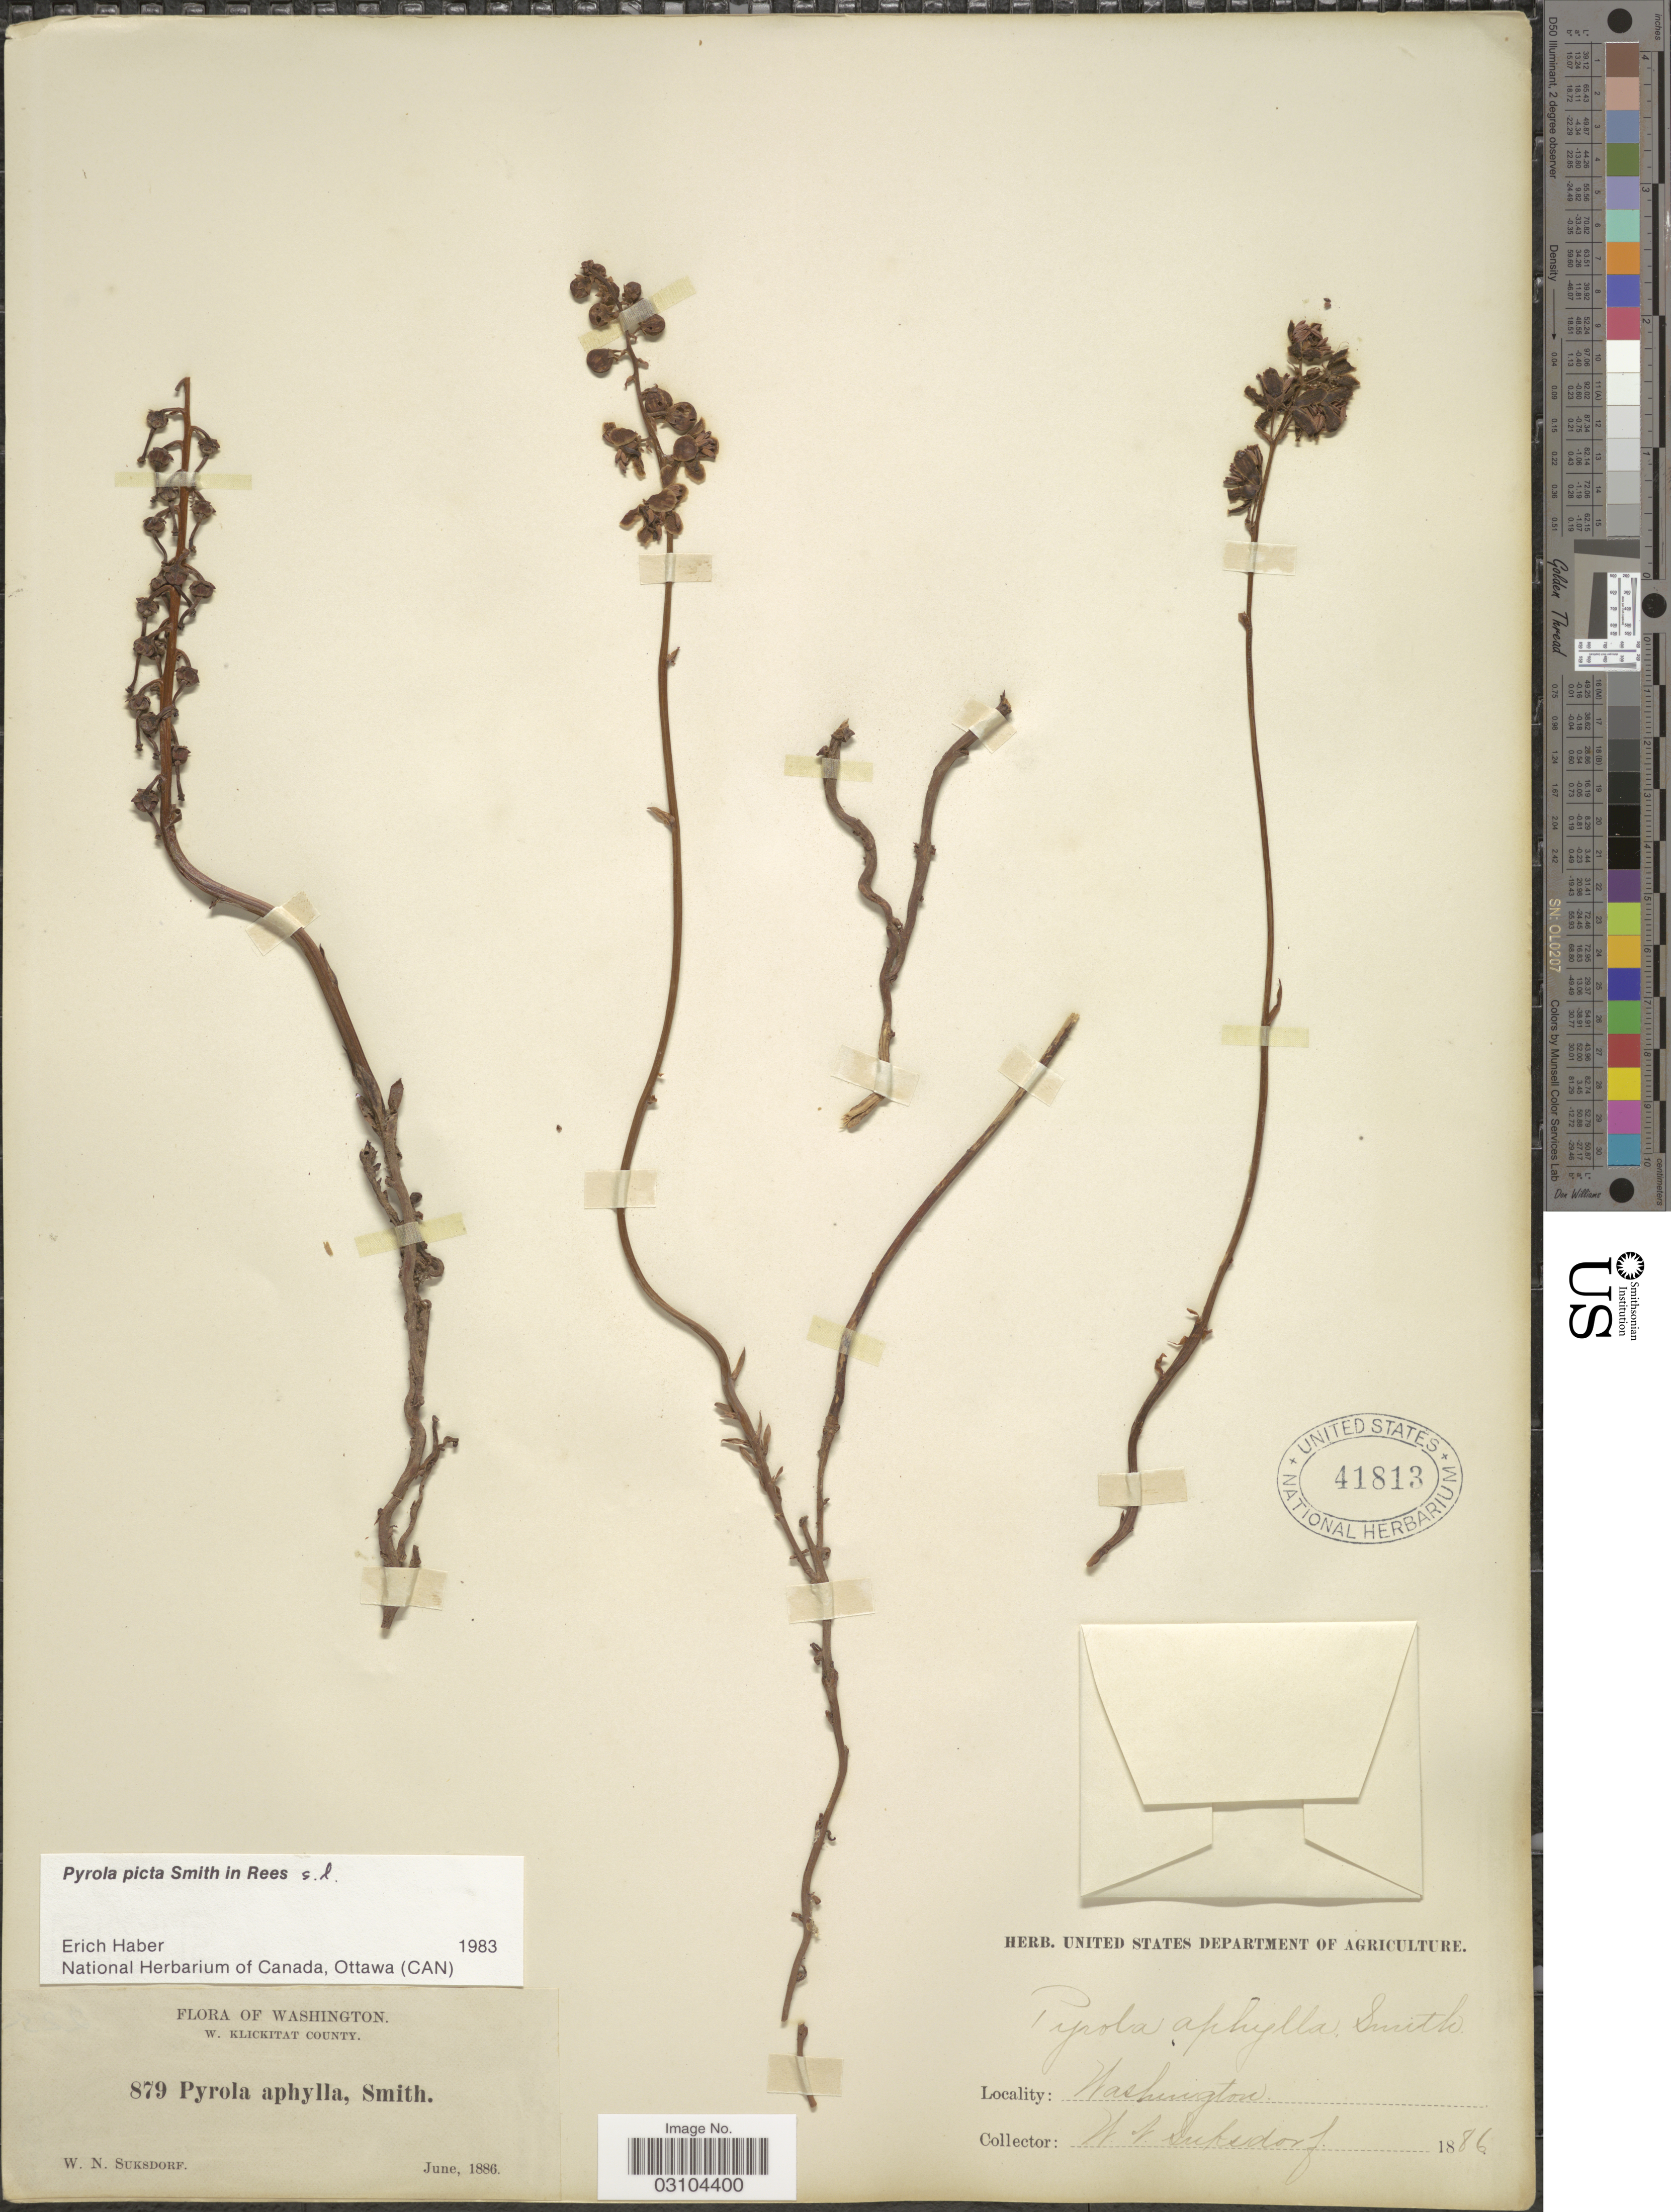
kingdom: Plantae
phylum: Tracheophyta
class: Magnoliopsida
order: Ericales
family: Ericaceae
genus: Pyrola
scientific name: Pyrola picta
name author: Sm. in Rees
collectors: W. N. Suksdorf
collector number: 879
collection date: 1886-06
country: United States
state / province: Washington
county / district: Klickitat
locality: W. Klickitat County.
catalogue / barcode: US 41813